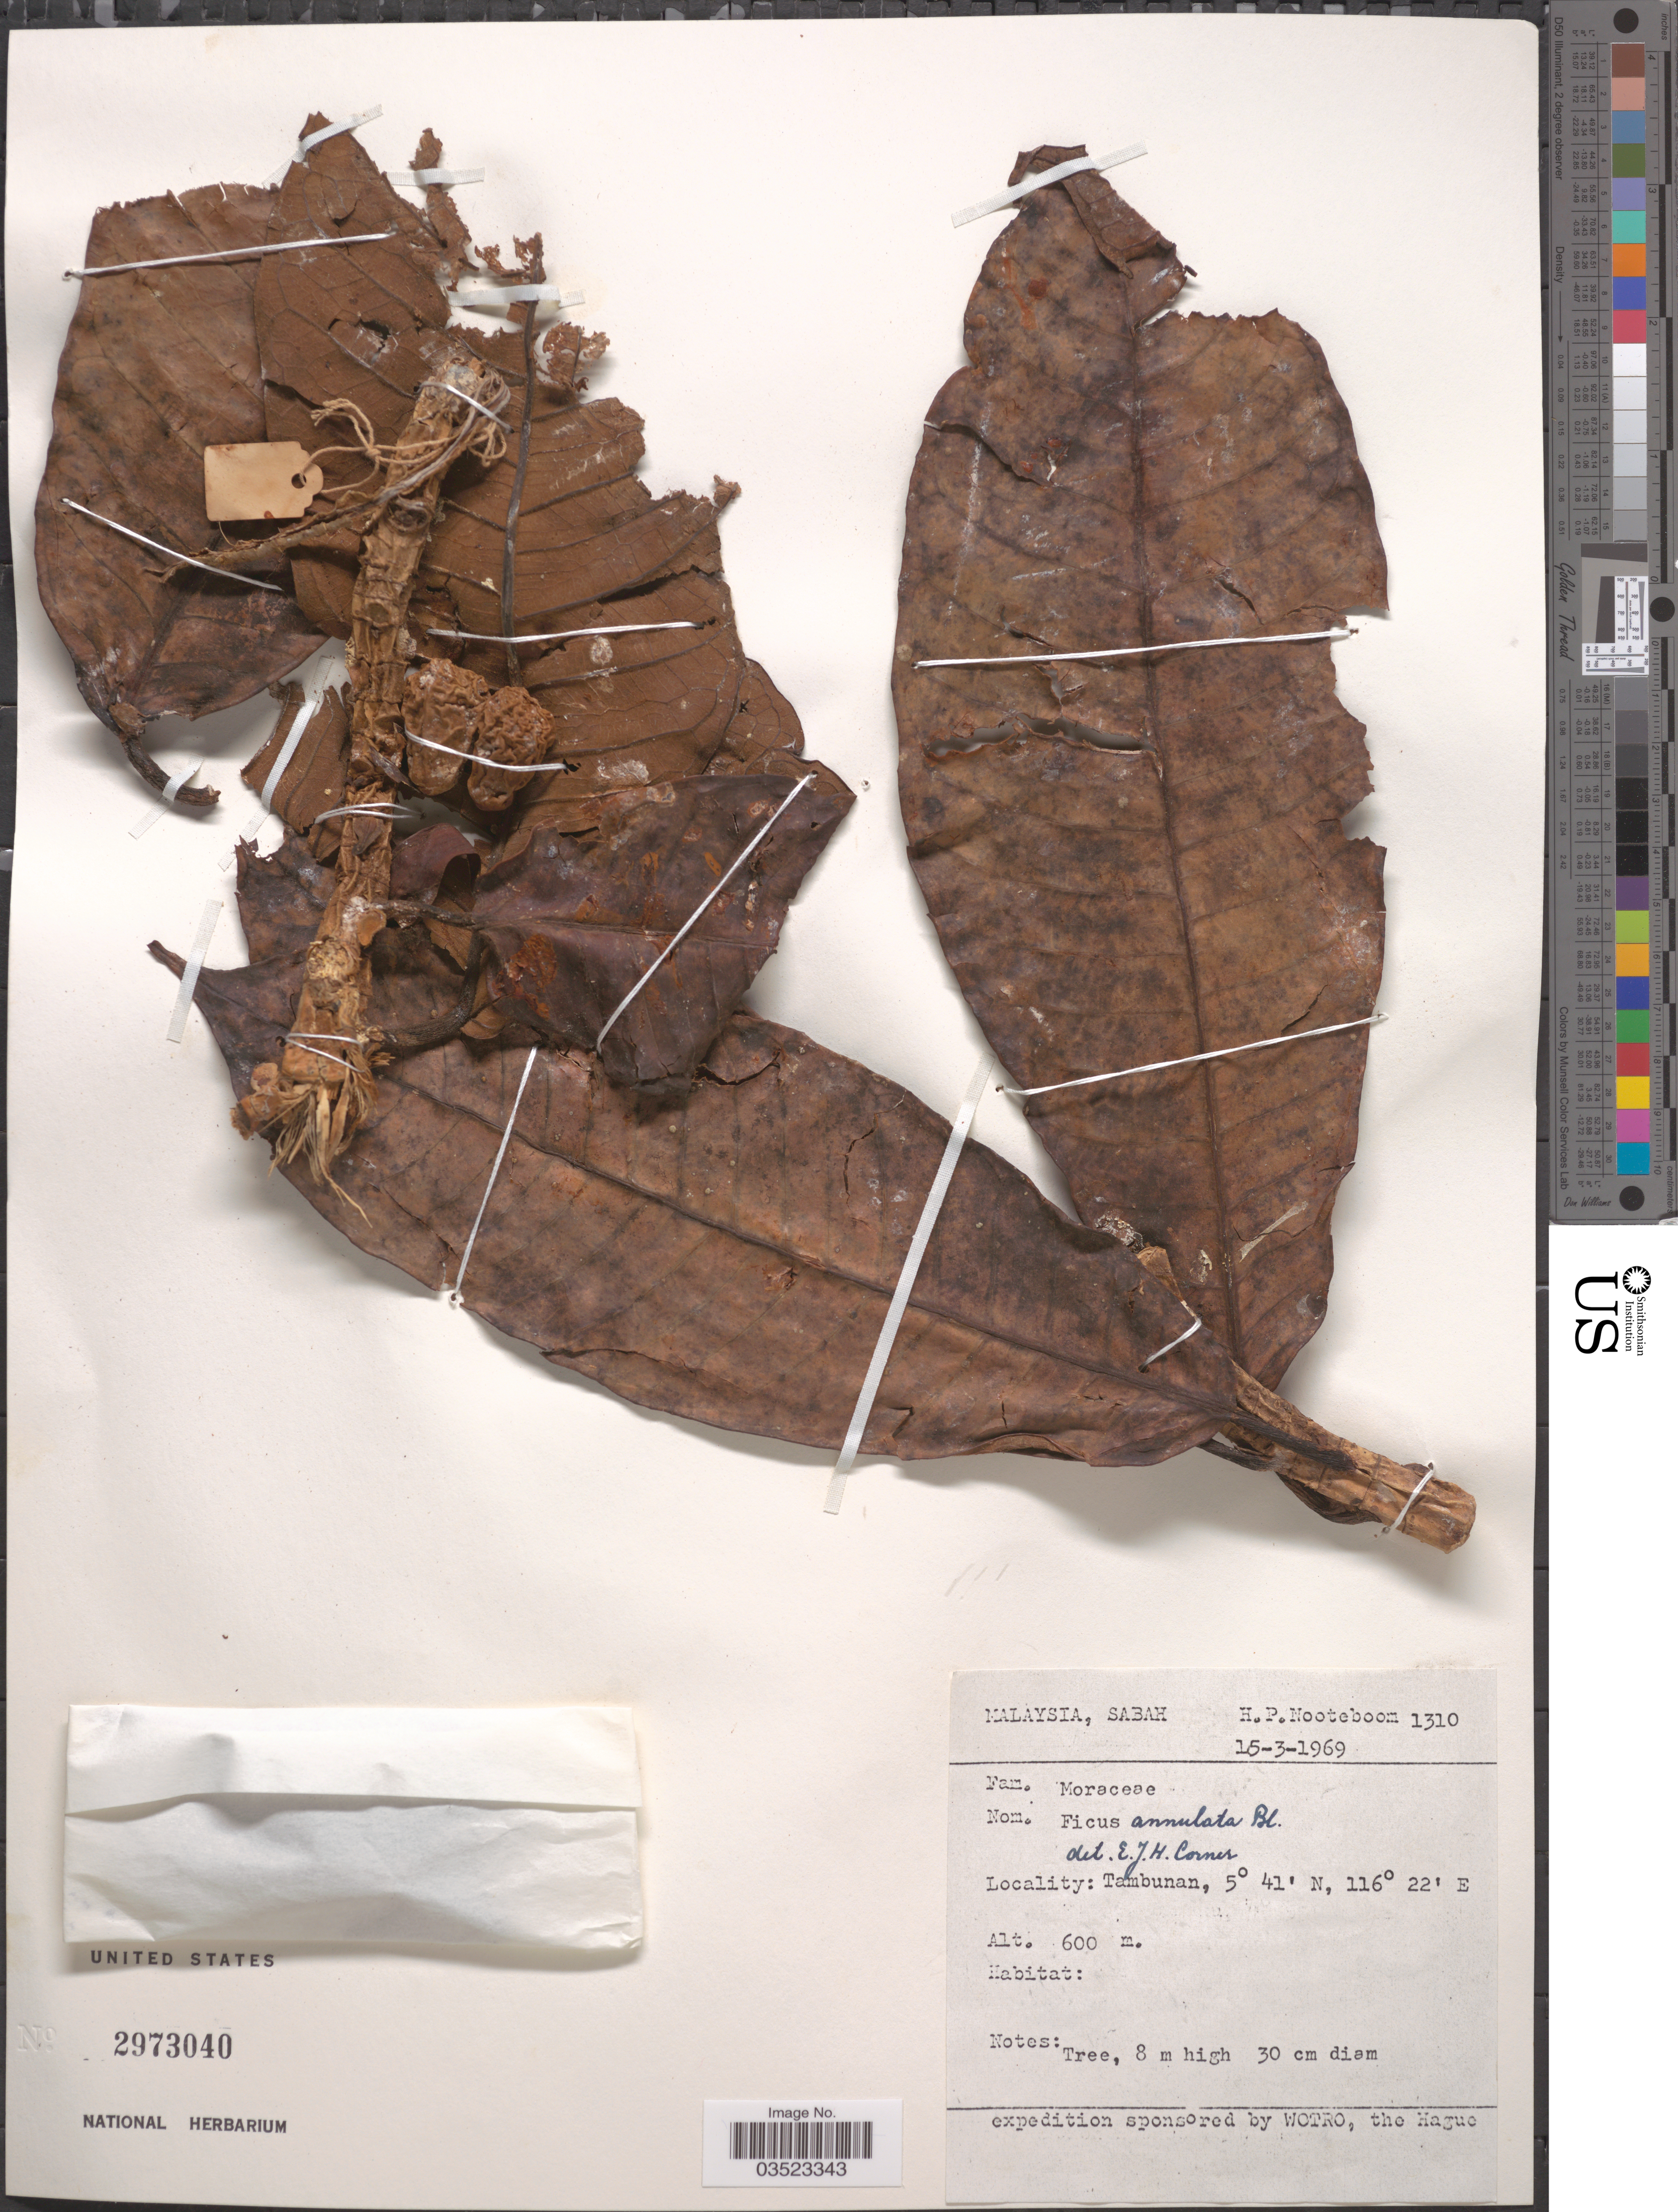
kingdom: Plantae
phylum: Tracheophyta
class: Magnoliopsida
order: Rosales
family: Moraceae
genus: Ficus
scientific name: Ficus annulata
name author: Blume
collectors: H. P. Nooteboom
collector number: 1310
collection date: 1969-03-15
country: Malaysia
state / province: Sabah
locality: Tambunan.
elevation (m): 600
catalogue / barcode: US 2973040